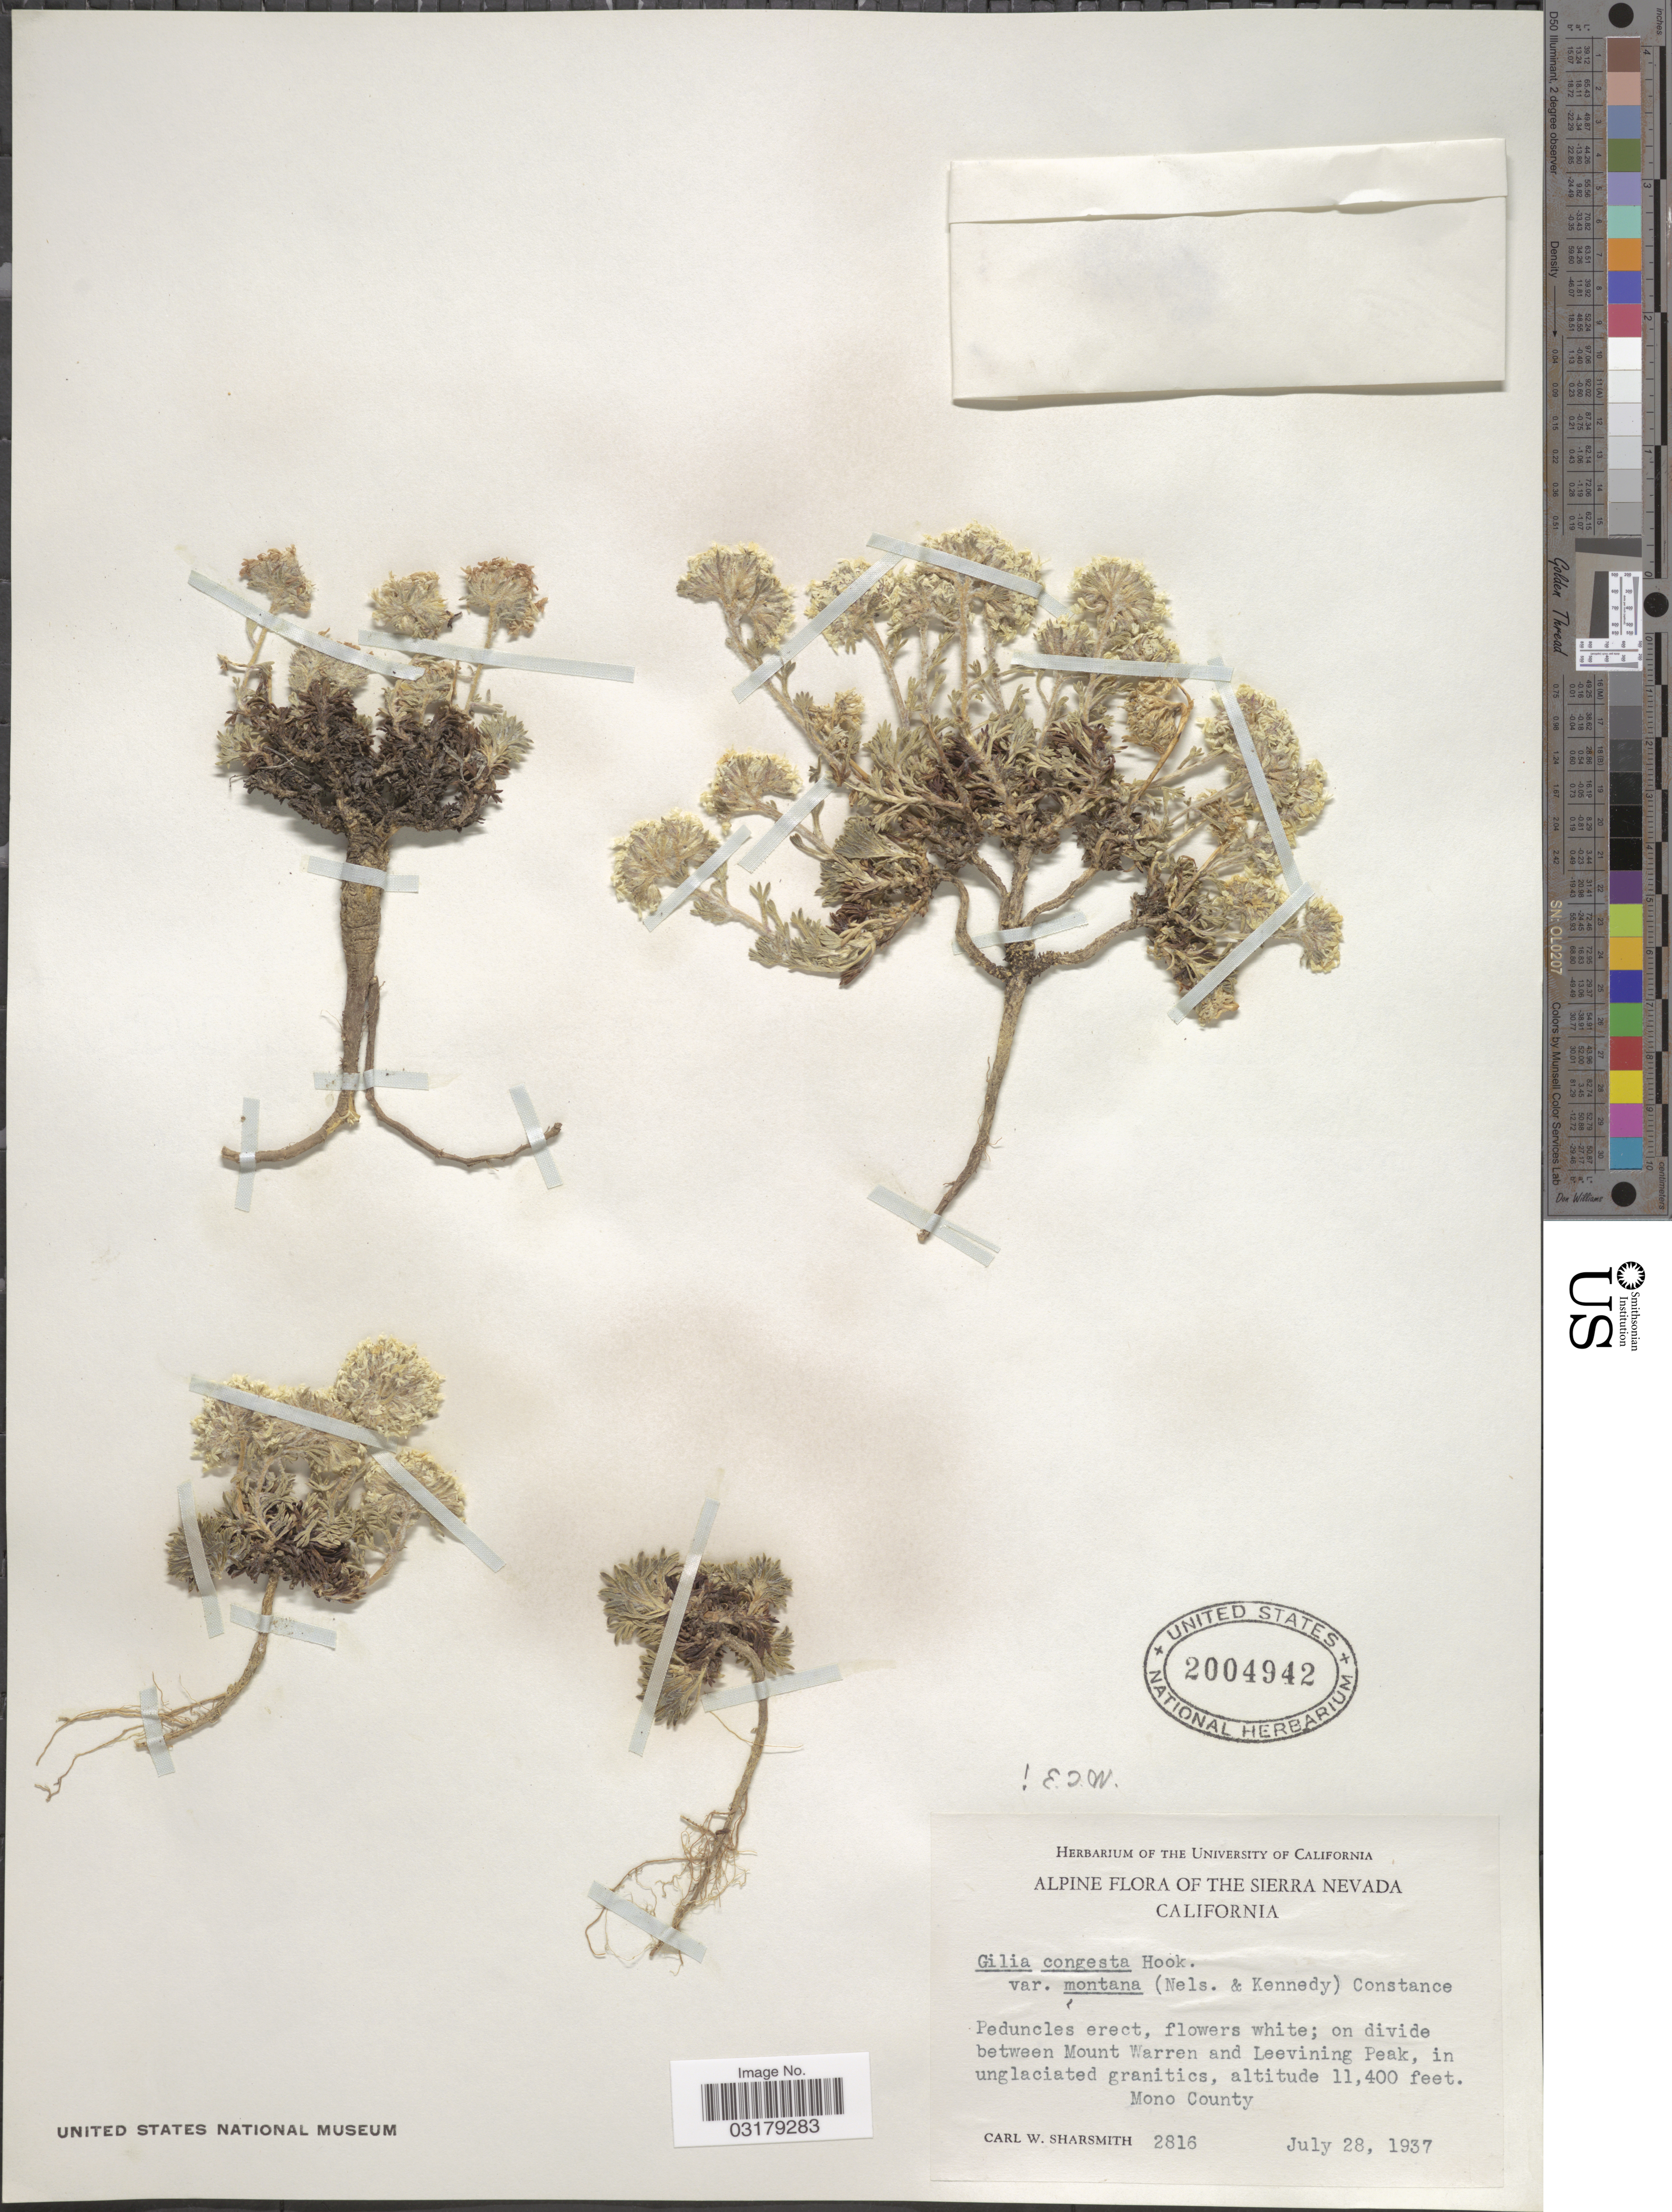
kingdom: Plantae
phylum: Tracheophyta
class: Magnoliopsida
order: Ericales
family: Polemoniaceae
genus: Ipomopsis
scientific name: Ipomopsis congesta var. montana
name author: (Constance & Rollins) Reveal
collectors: C. Sharsmith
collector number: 2816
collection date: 1937-07-28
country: United States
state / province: California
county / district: Mono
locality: Alpine of the Sierra Nevada. California. On divide between Mount Warren and Leevining Peak, in unglaciated granitics. Mono County.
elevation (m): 3475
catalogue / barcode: US 2004942